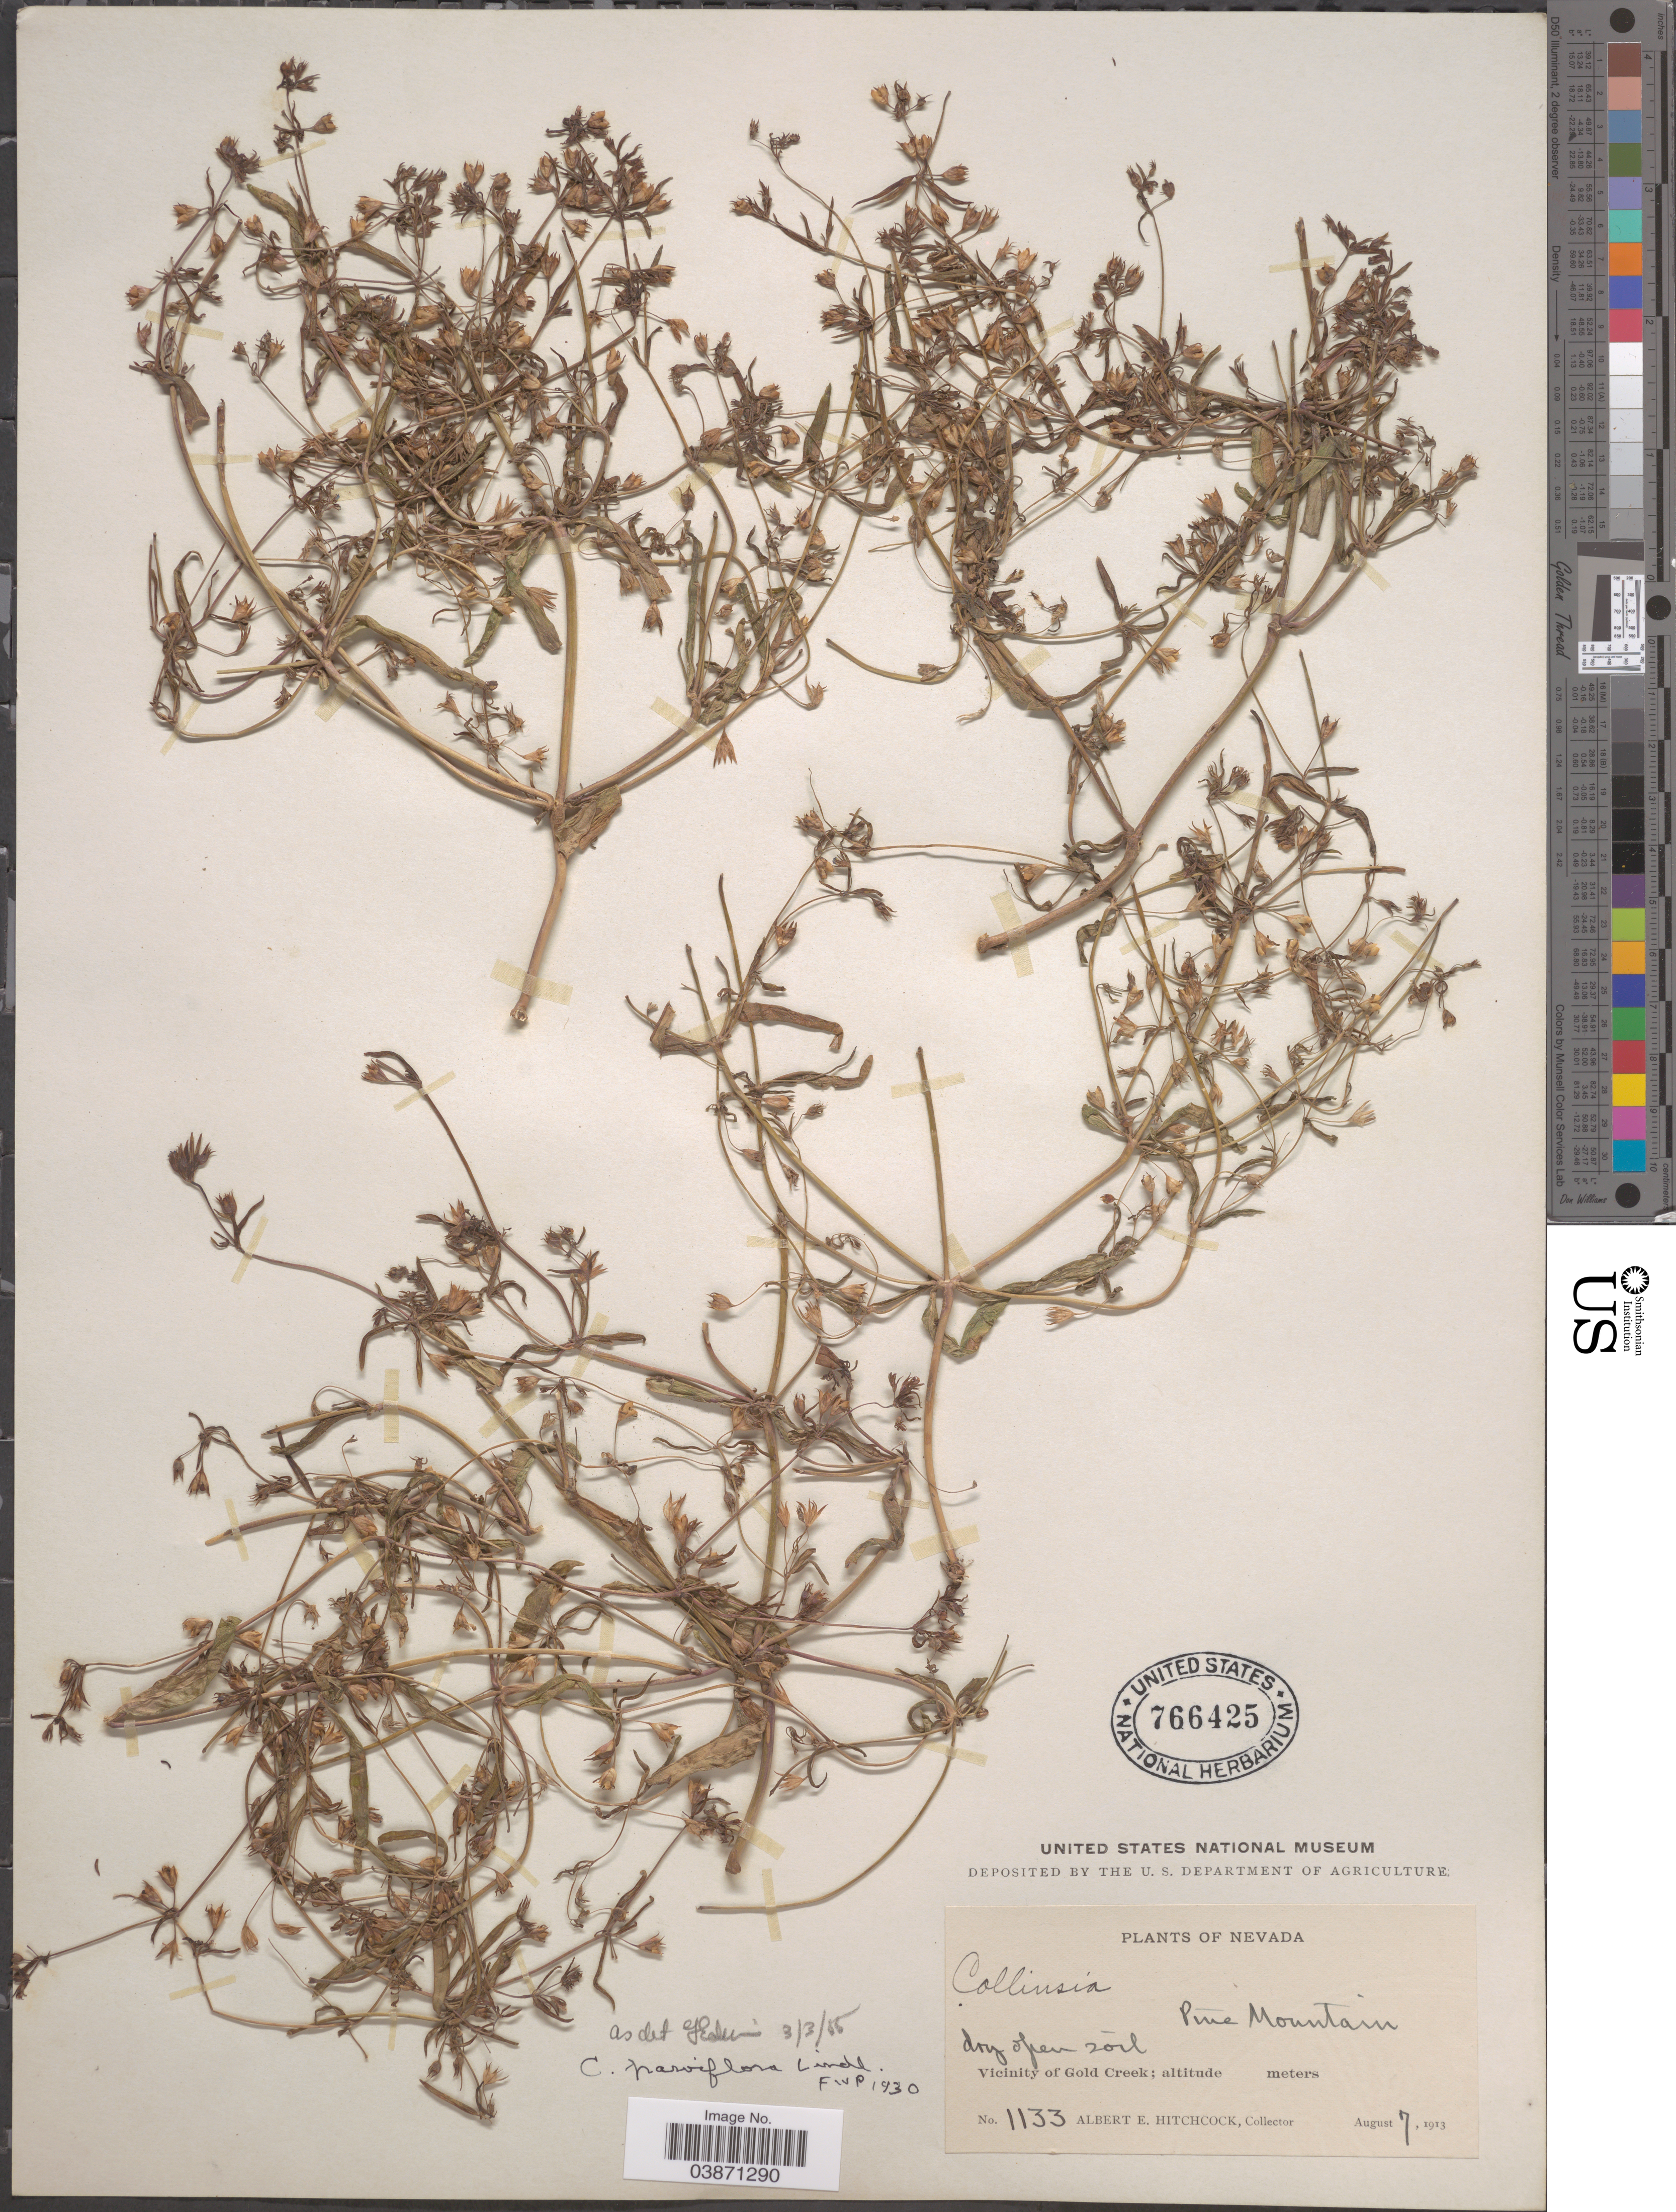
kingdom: Plantae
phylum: Tracheophyta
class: Magnoliopsida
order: Lamiales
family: Plantaginaceae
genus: Collinsia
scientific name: Collinsia parviflora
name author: Douglas ex Lindl.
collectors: A. Hitchcock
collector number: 1133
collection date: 1913-08-07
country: United States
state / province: Nevada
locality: Pine Mountain. Vicinity of Gold Creek.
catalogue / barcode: US 766425